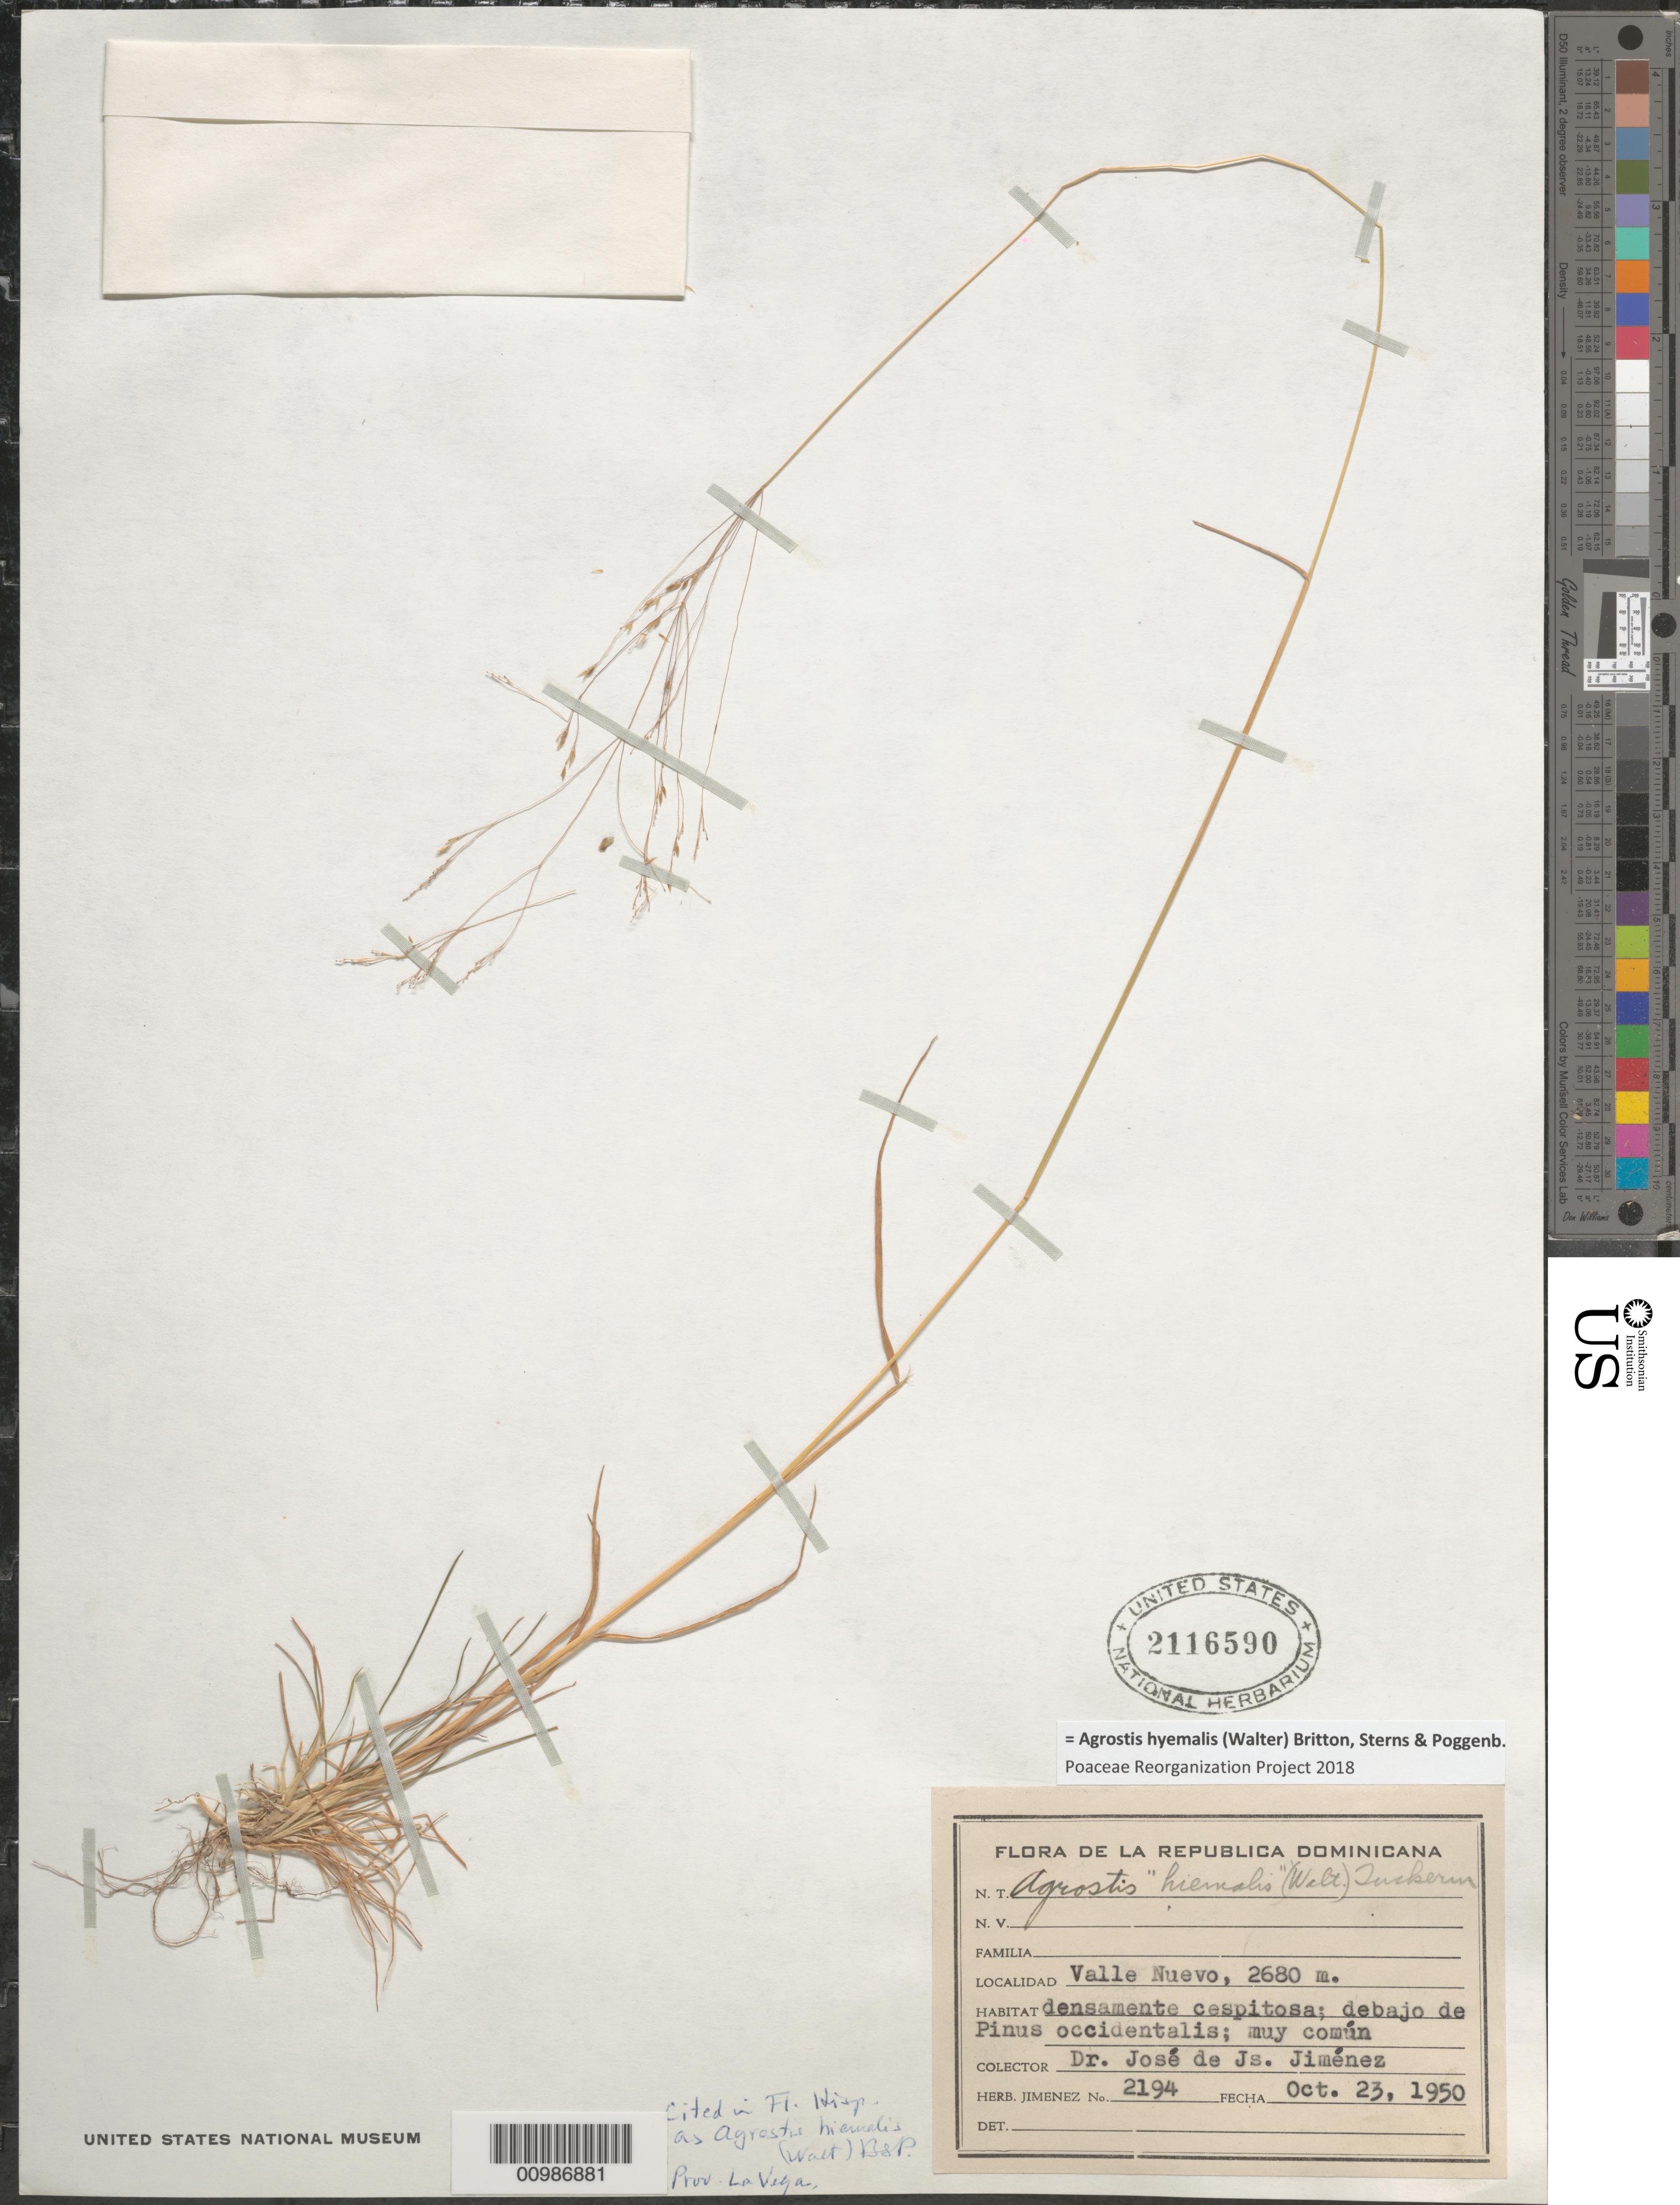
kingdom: Plantae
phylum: Tracheophyta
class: Liliopsida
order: Poales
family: Poaceae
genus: Agrostis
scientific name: Agrostis hyemalis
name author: (Walter) Britton et al.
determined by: Poaceae Reorganization Project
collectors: J. J. Jiménez Almonte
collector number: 2194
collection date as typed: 23 Oct 1950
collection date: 1950-10-23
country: Dominican Republic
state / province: La Vega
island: Hispaniola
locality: Valle Nuevo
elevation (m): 2680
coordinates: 0 N, 0 E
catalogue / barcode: US 2116590